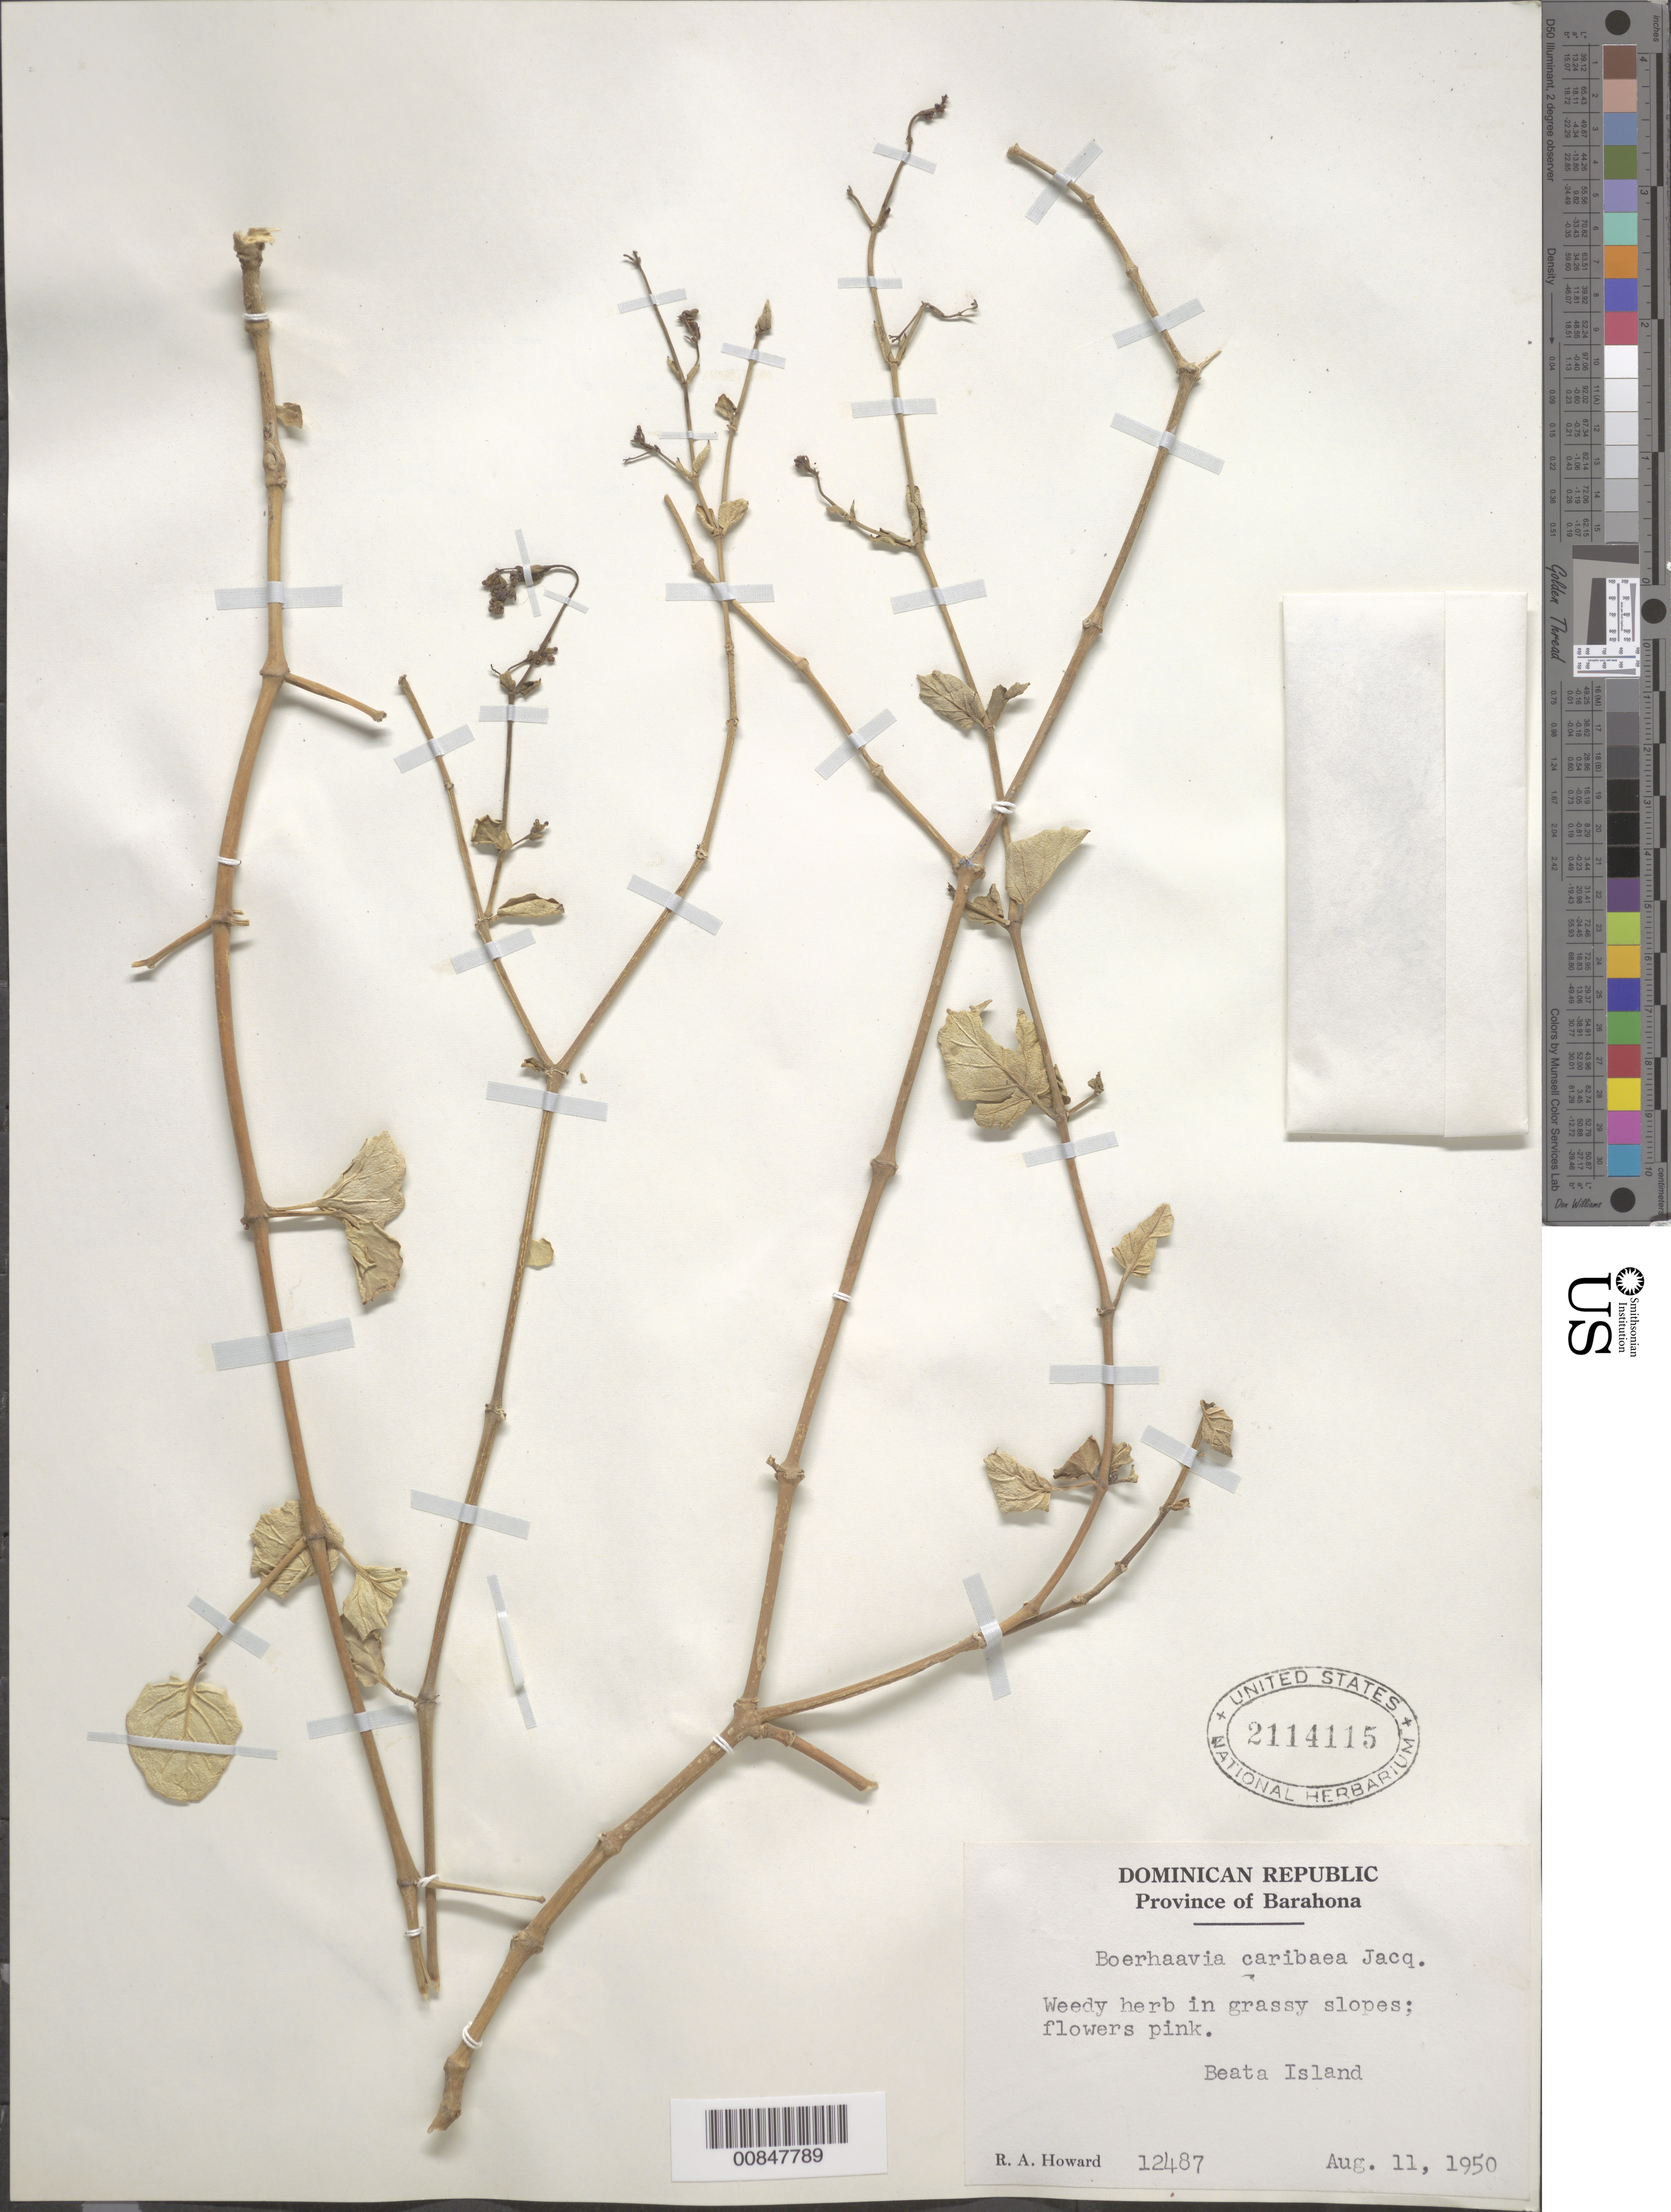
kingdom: Plantae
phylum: Tracheophyta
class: Magnoliopsida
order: Caryophyllales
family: Nyctaginaceae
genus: Boerhavia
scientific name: Boerhavia coccinea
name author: Mill.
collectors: R. A. Howard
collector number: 12487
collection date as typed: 11 Aug 1950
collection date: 1950-08-11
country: Dominican Republic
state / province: Barahona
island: Isla Beata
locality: Beata Island.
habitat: Grassy slopes.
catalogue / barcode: US 2114115